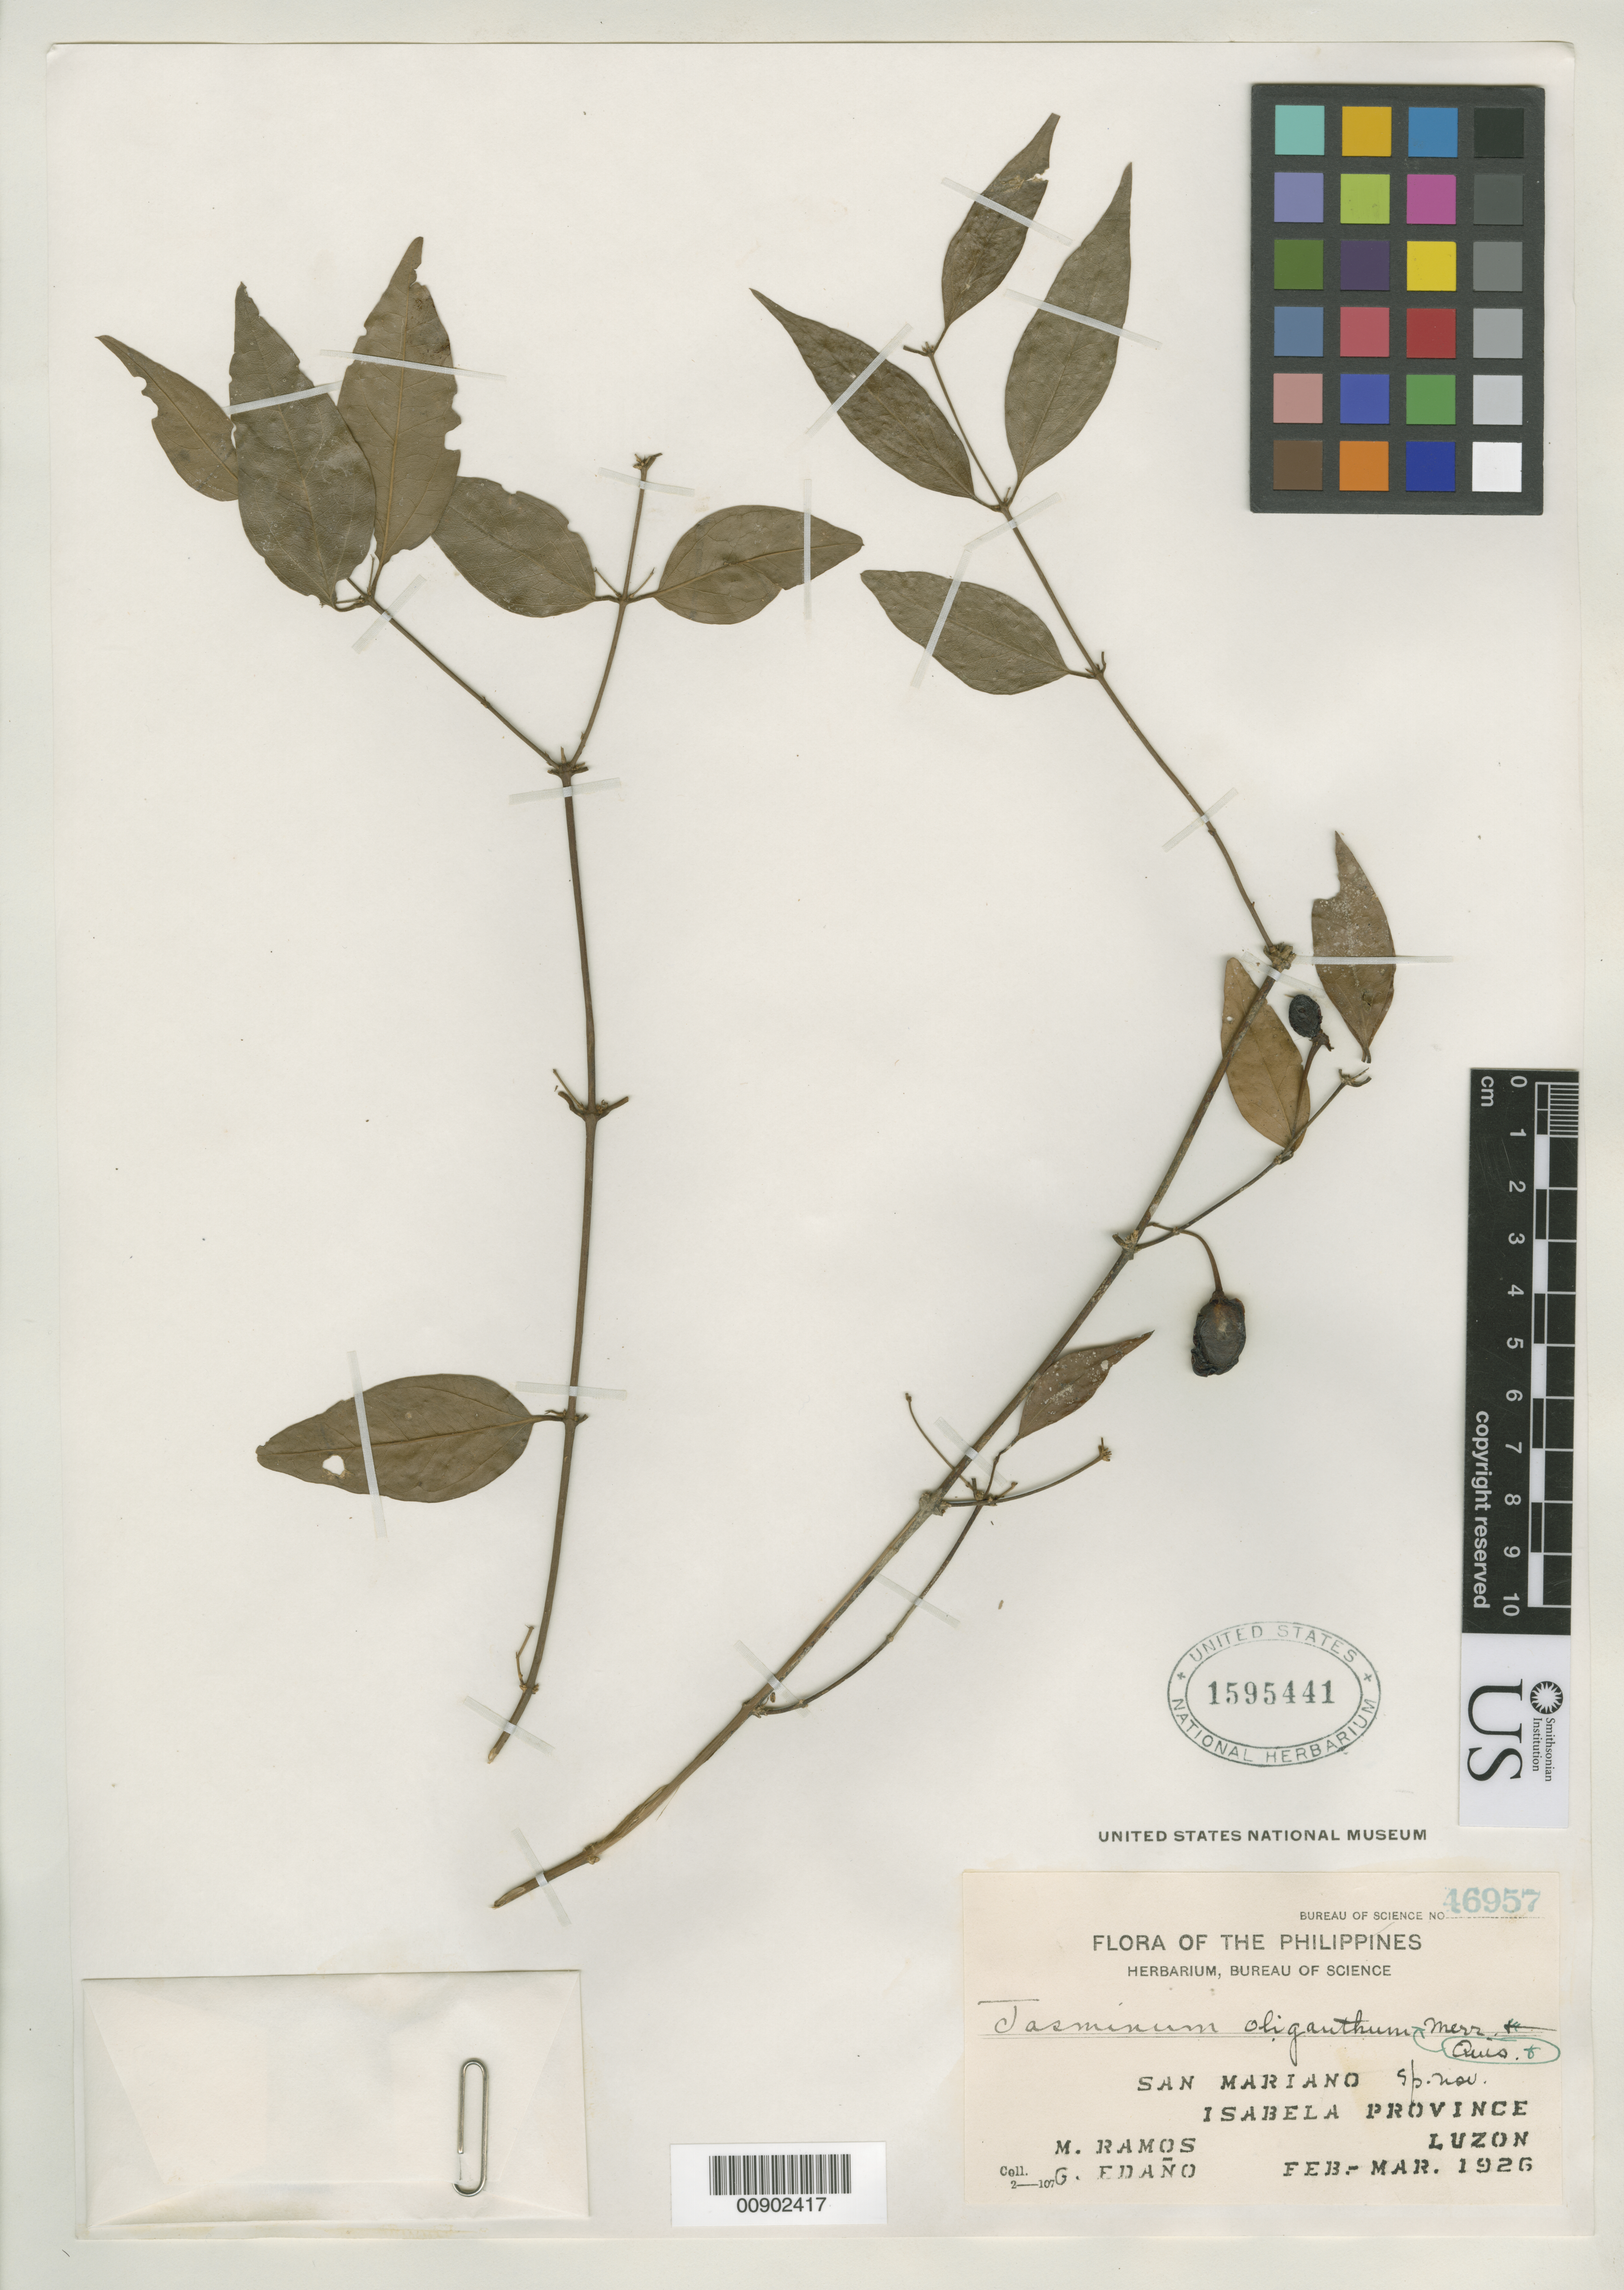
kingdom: Plantae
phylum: Tracheophyta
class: Magnoliopsida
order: Lamiales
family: Oleaceae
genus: Jasminum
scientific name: Jasminum oliganthum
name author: Quisumb. & Merr.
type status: Syntype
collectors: M. Ramos & G. Edaño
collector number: Bur. Sci. 46957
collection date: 1926-02/1926-03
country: Philippines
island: Luzon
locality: San Mariano, Isabela Province, Luzon.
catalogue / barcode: US 1595441